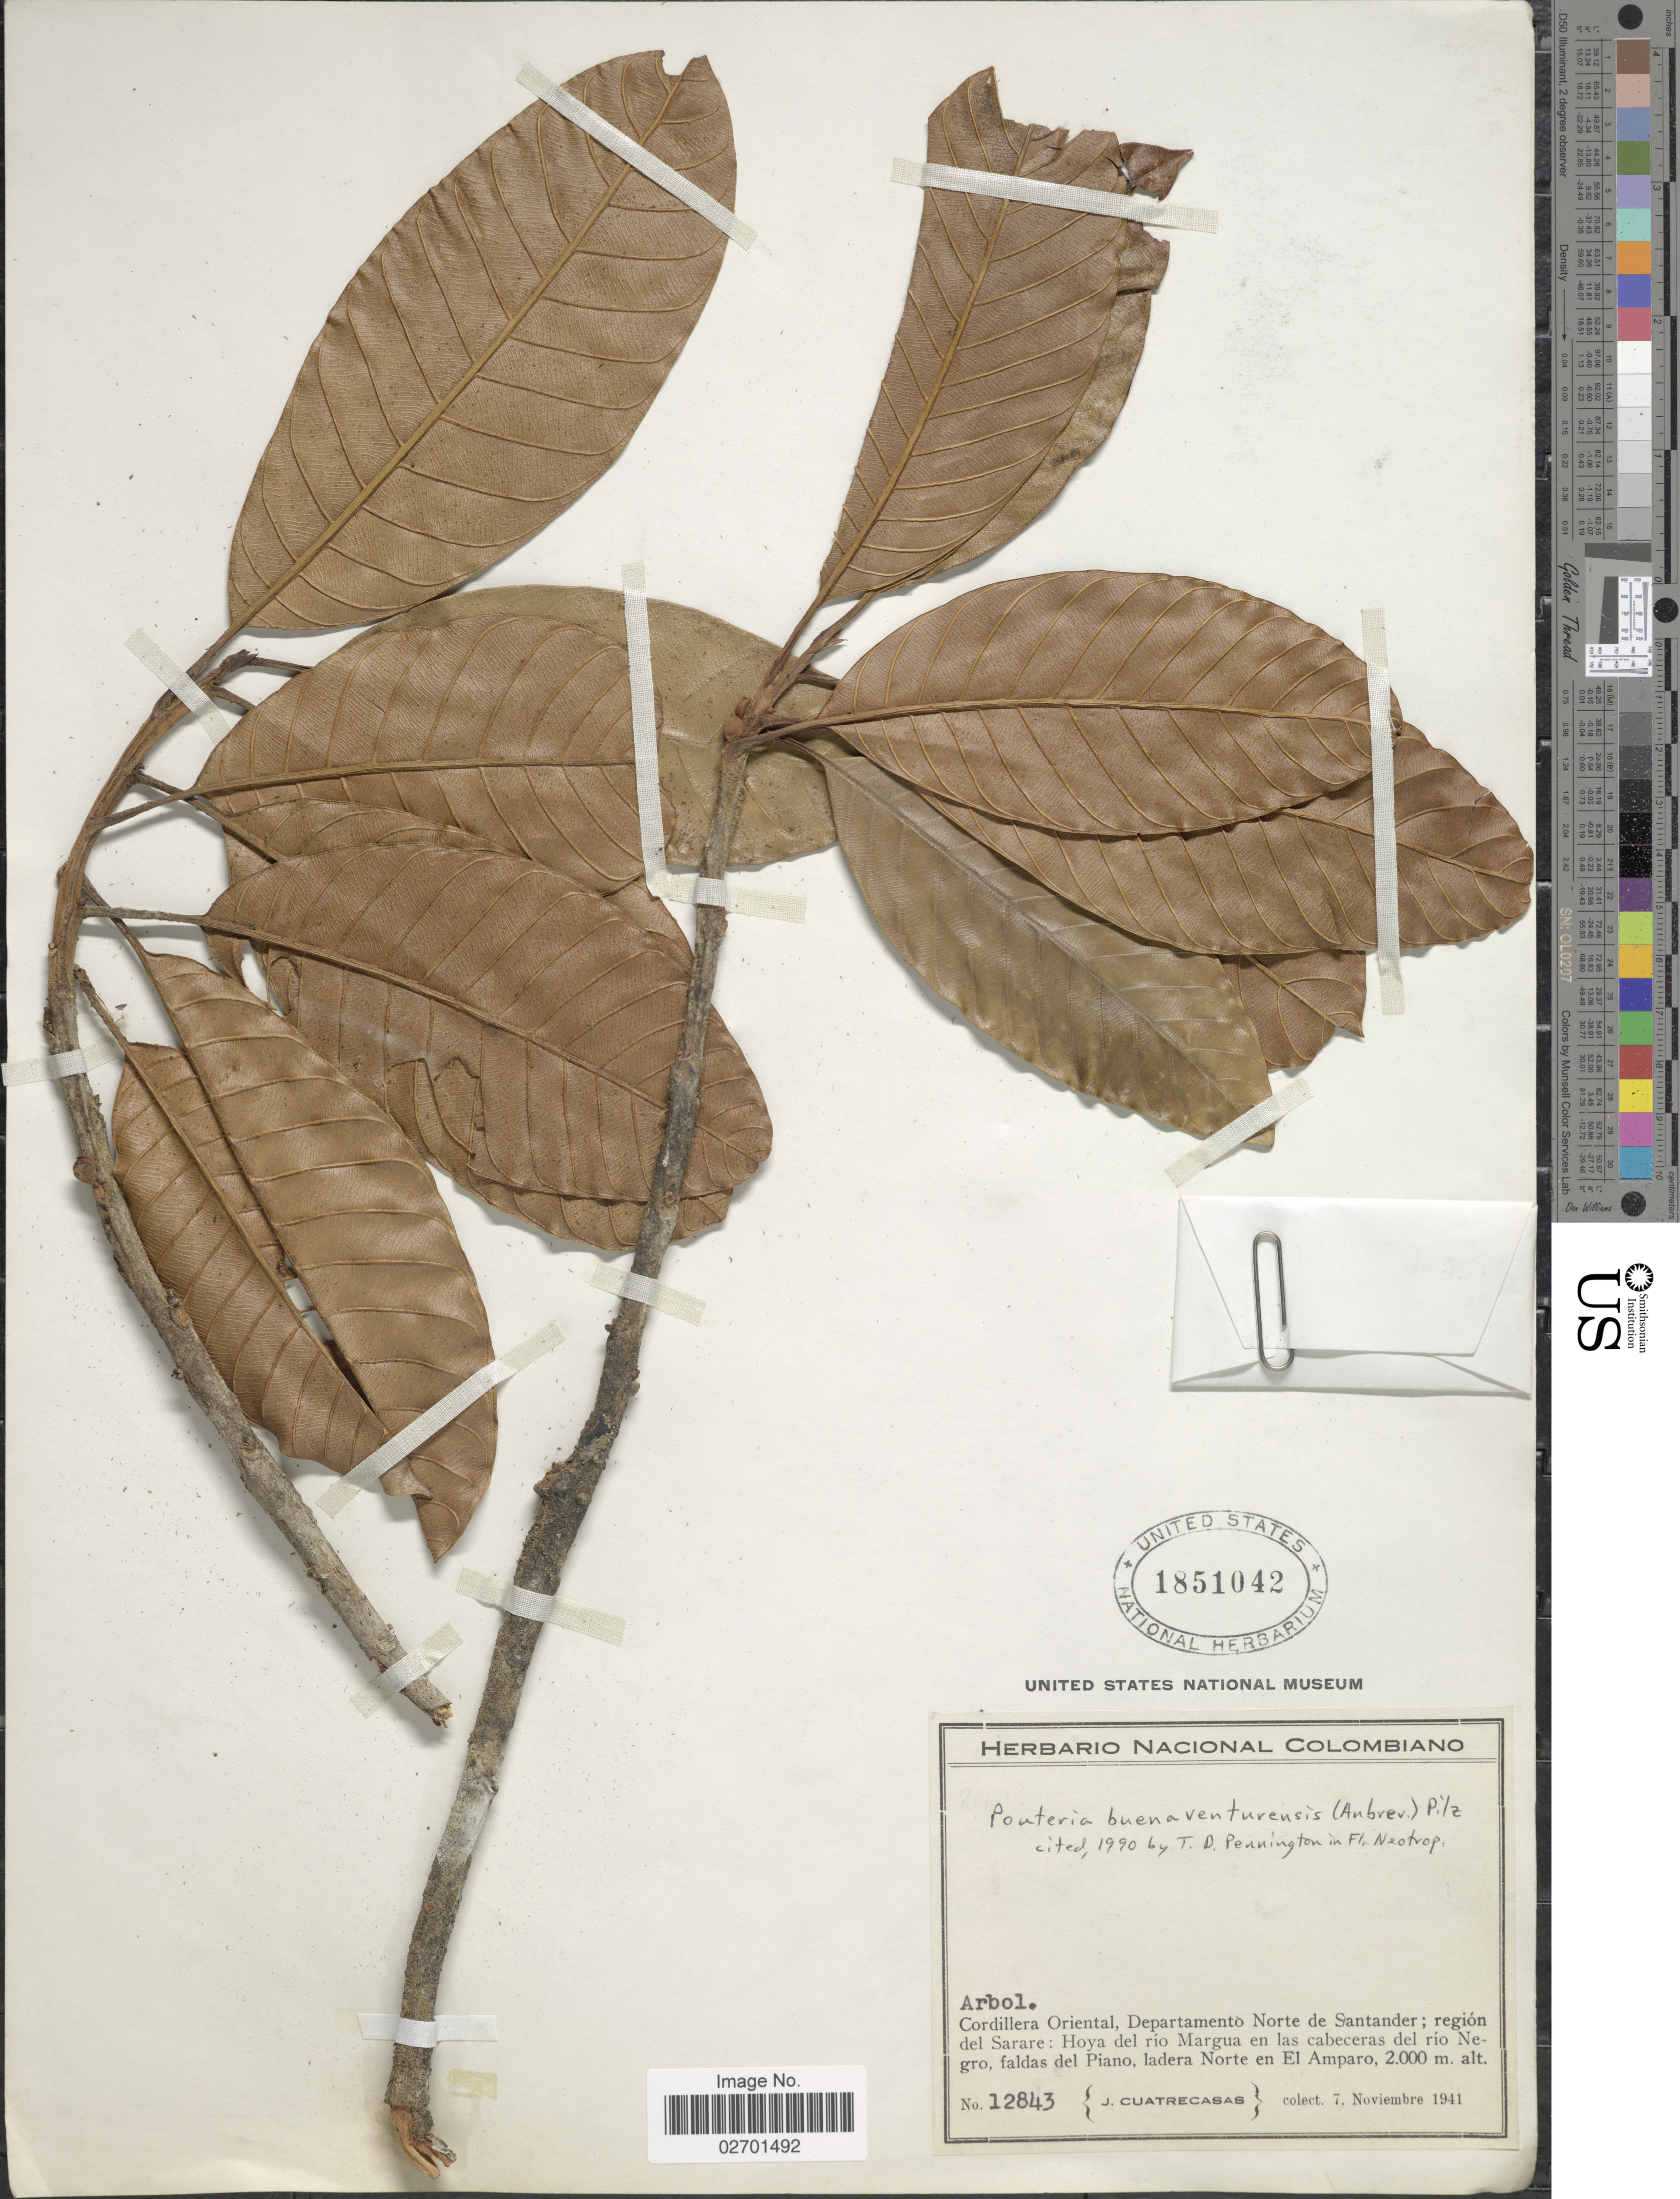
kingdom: Plantae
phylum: Tracheophyta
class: Magnoliopsida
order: Ericales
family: Sapotaceae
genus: Pouteria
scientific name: Pouteria buenaventurensis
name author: (Aubr.) Pilz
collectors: J. Cuatrecasas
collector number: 12843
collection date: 1941-11-07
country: Colombia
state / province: Norte de Santander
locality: Cordillera Oriental, region del Sarare: Hoya del rio Margua en las cabeceras del rio Negro, faldas del Piano, ladera Norte en El Amparo.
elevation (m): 2000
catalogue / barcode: US 1851042